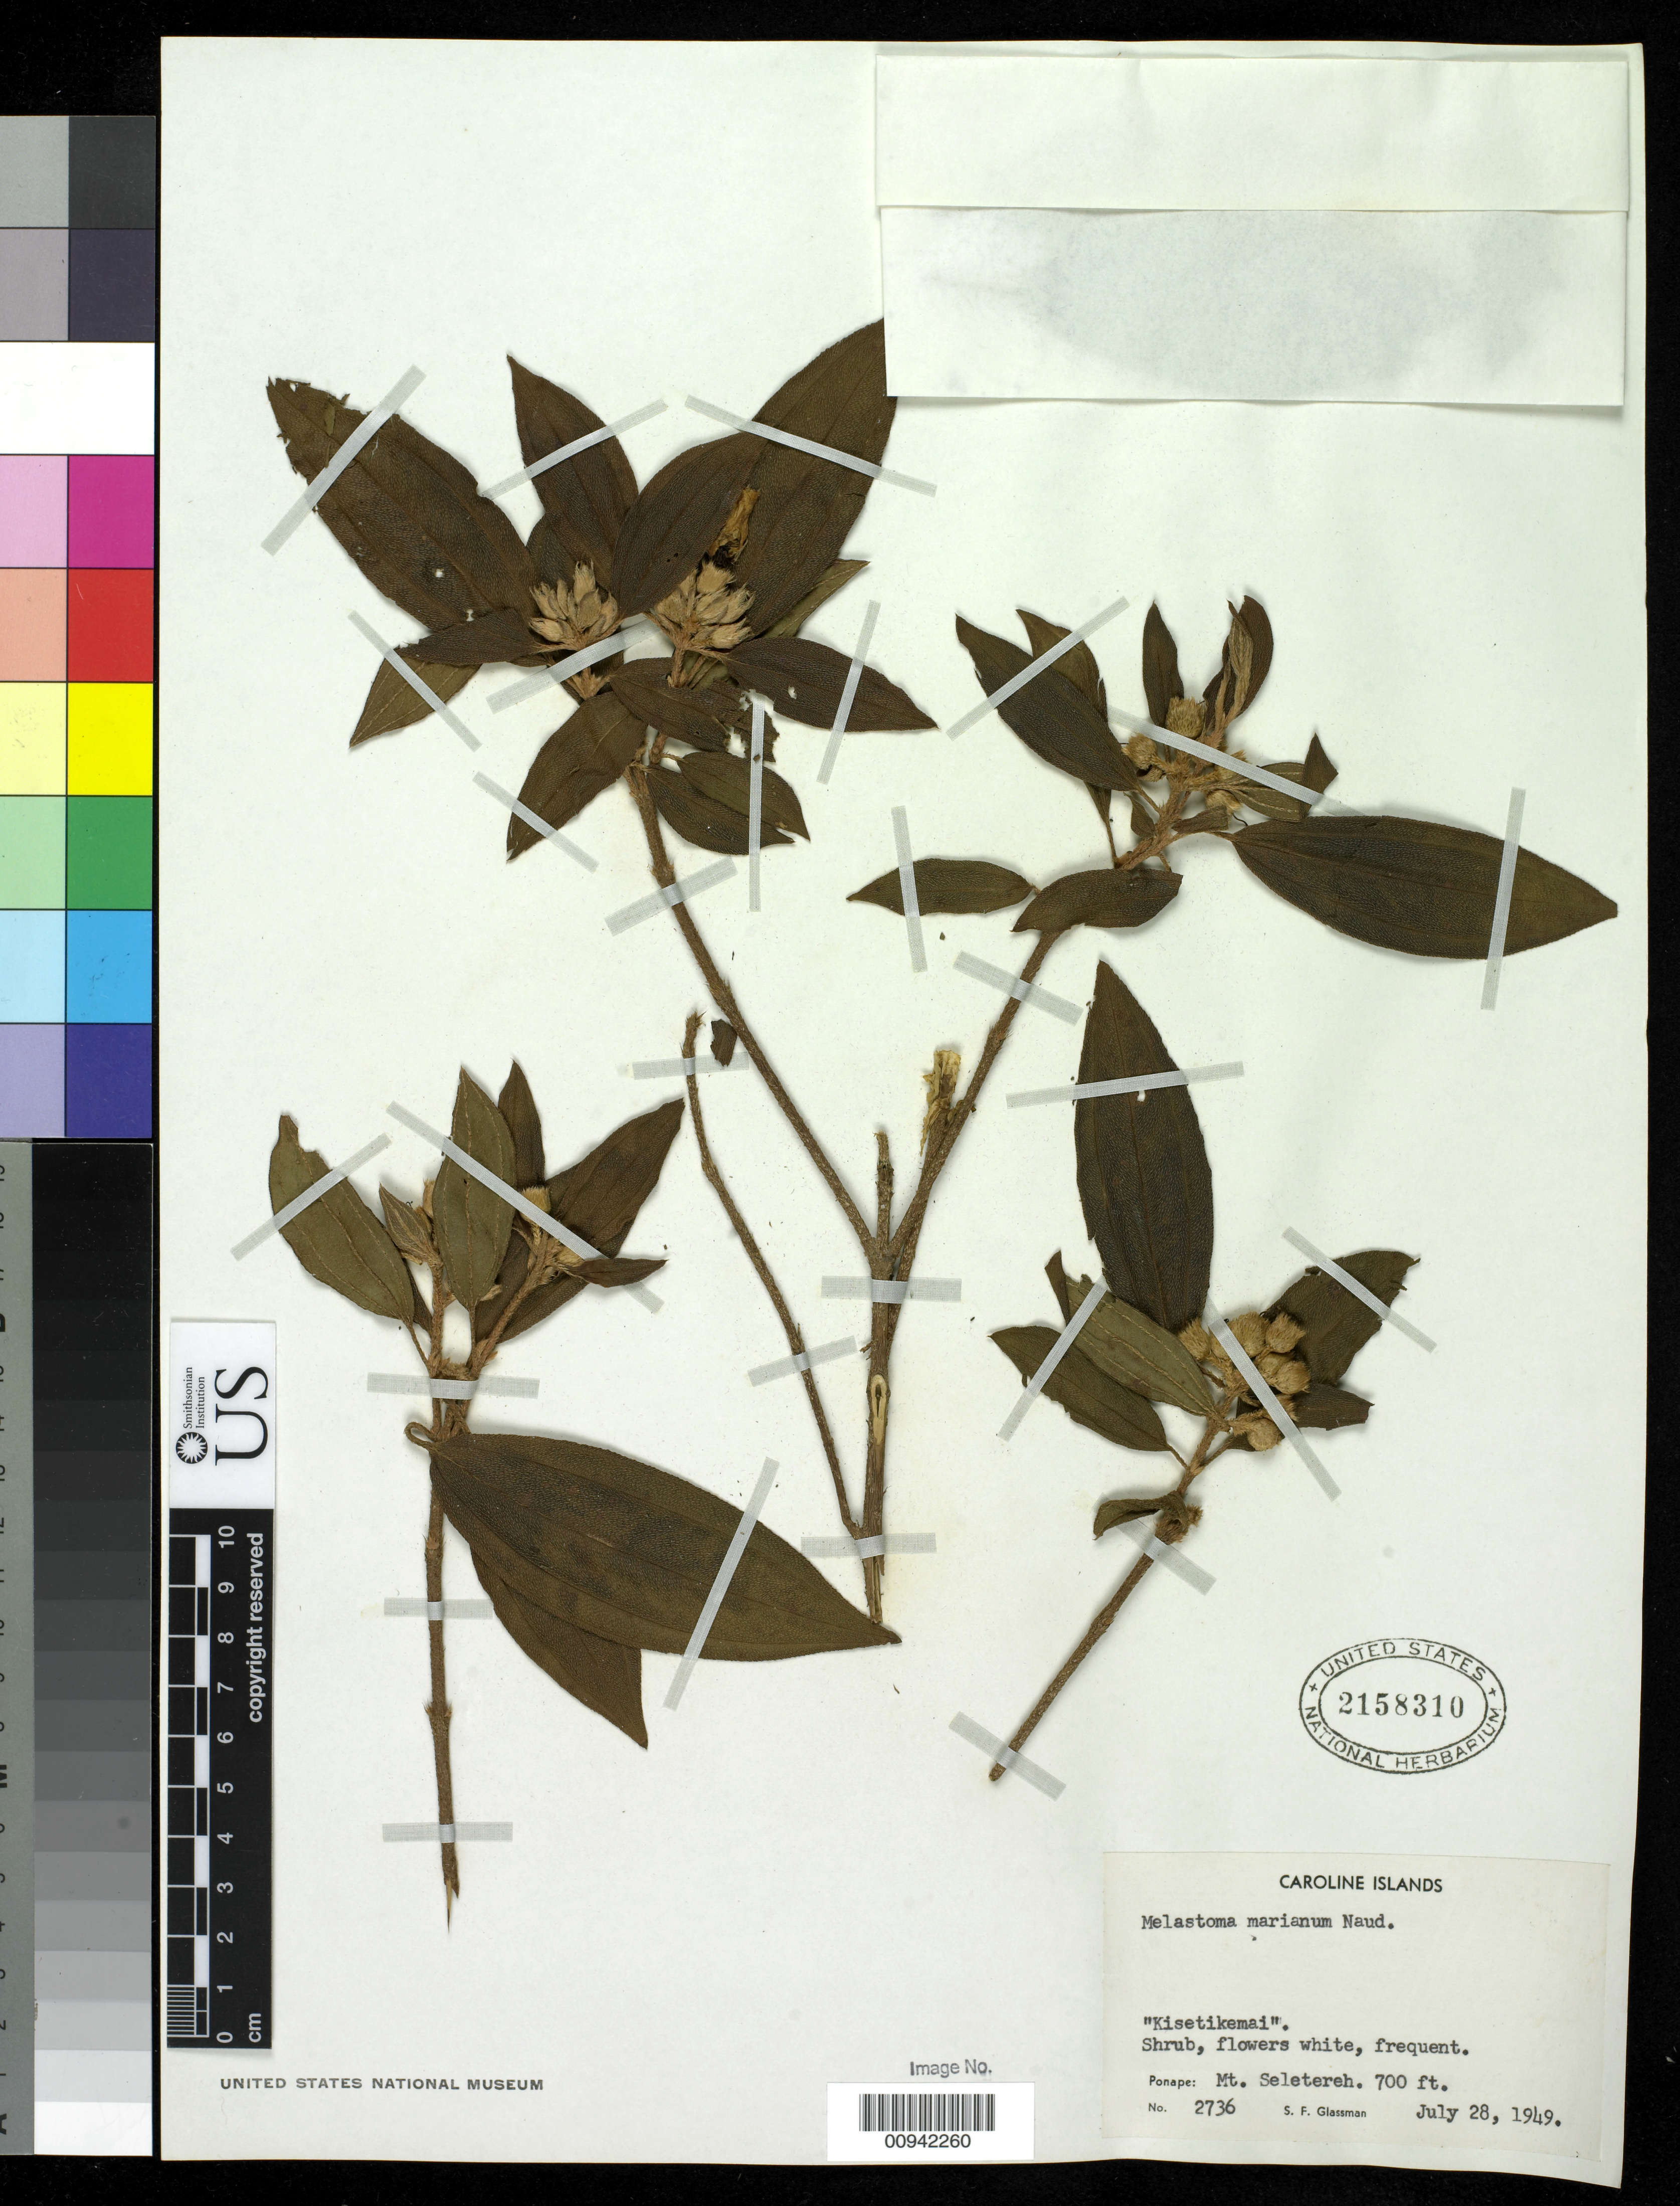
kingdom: Plantae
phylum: Tracheophyta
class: Magnoliopsida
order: Myrtales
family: Melastomataceae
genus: Melastoma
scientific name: Melastoma malabathricum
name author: L.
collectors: S. F. Glassman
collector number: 2736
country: Micronesia, Federated States of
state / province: Pohnpei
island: Pohnpei [Ponape]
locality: Mt Seletereh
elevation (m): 213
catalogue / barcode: US 2158310